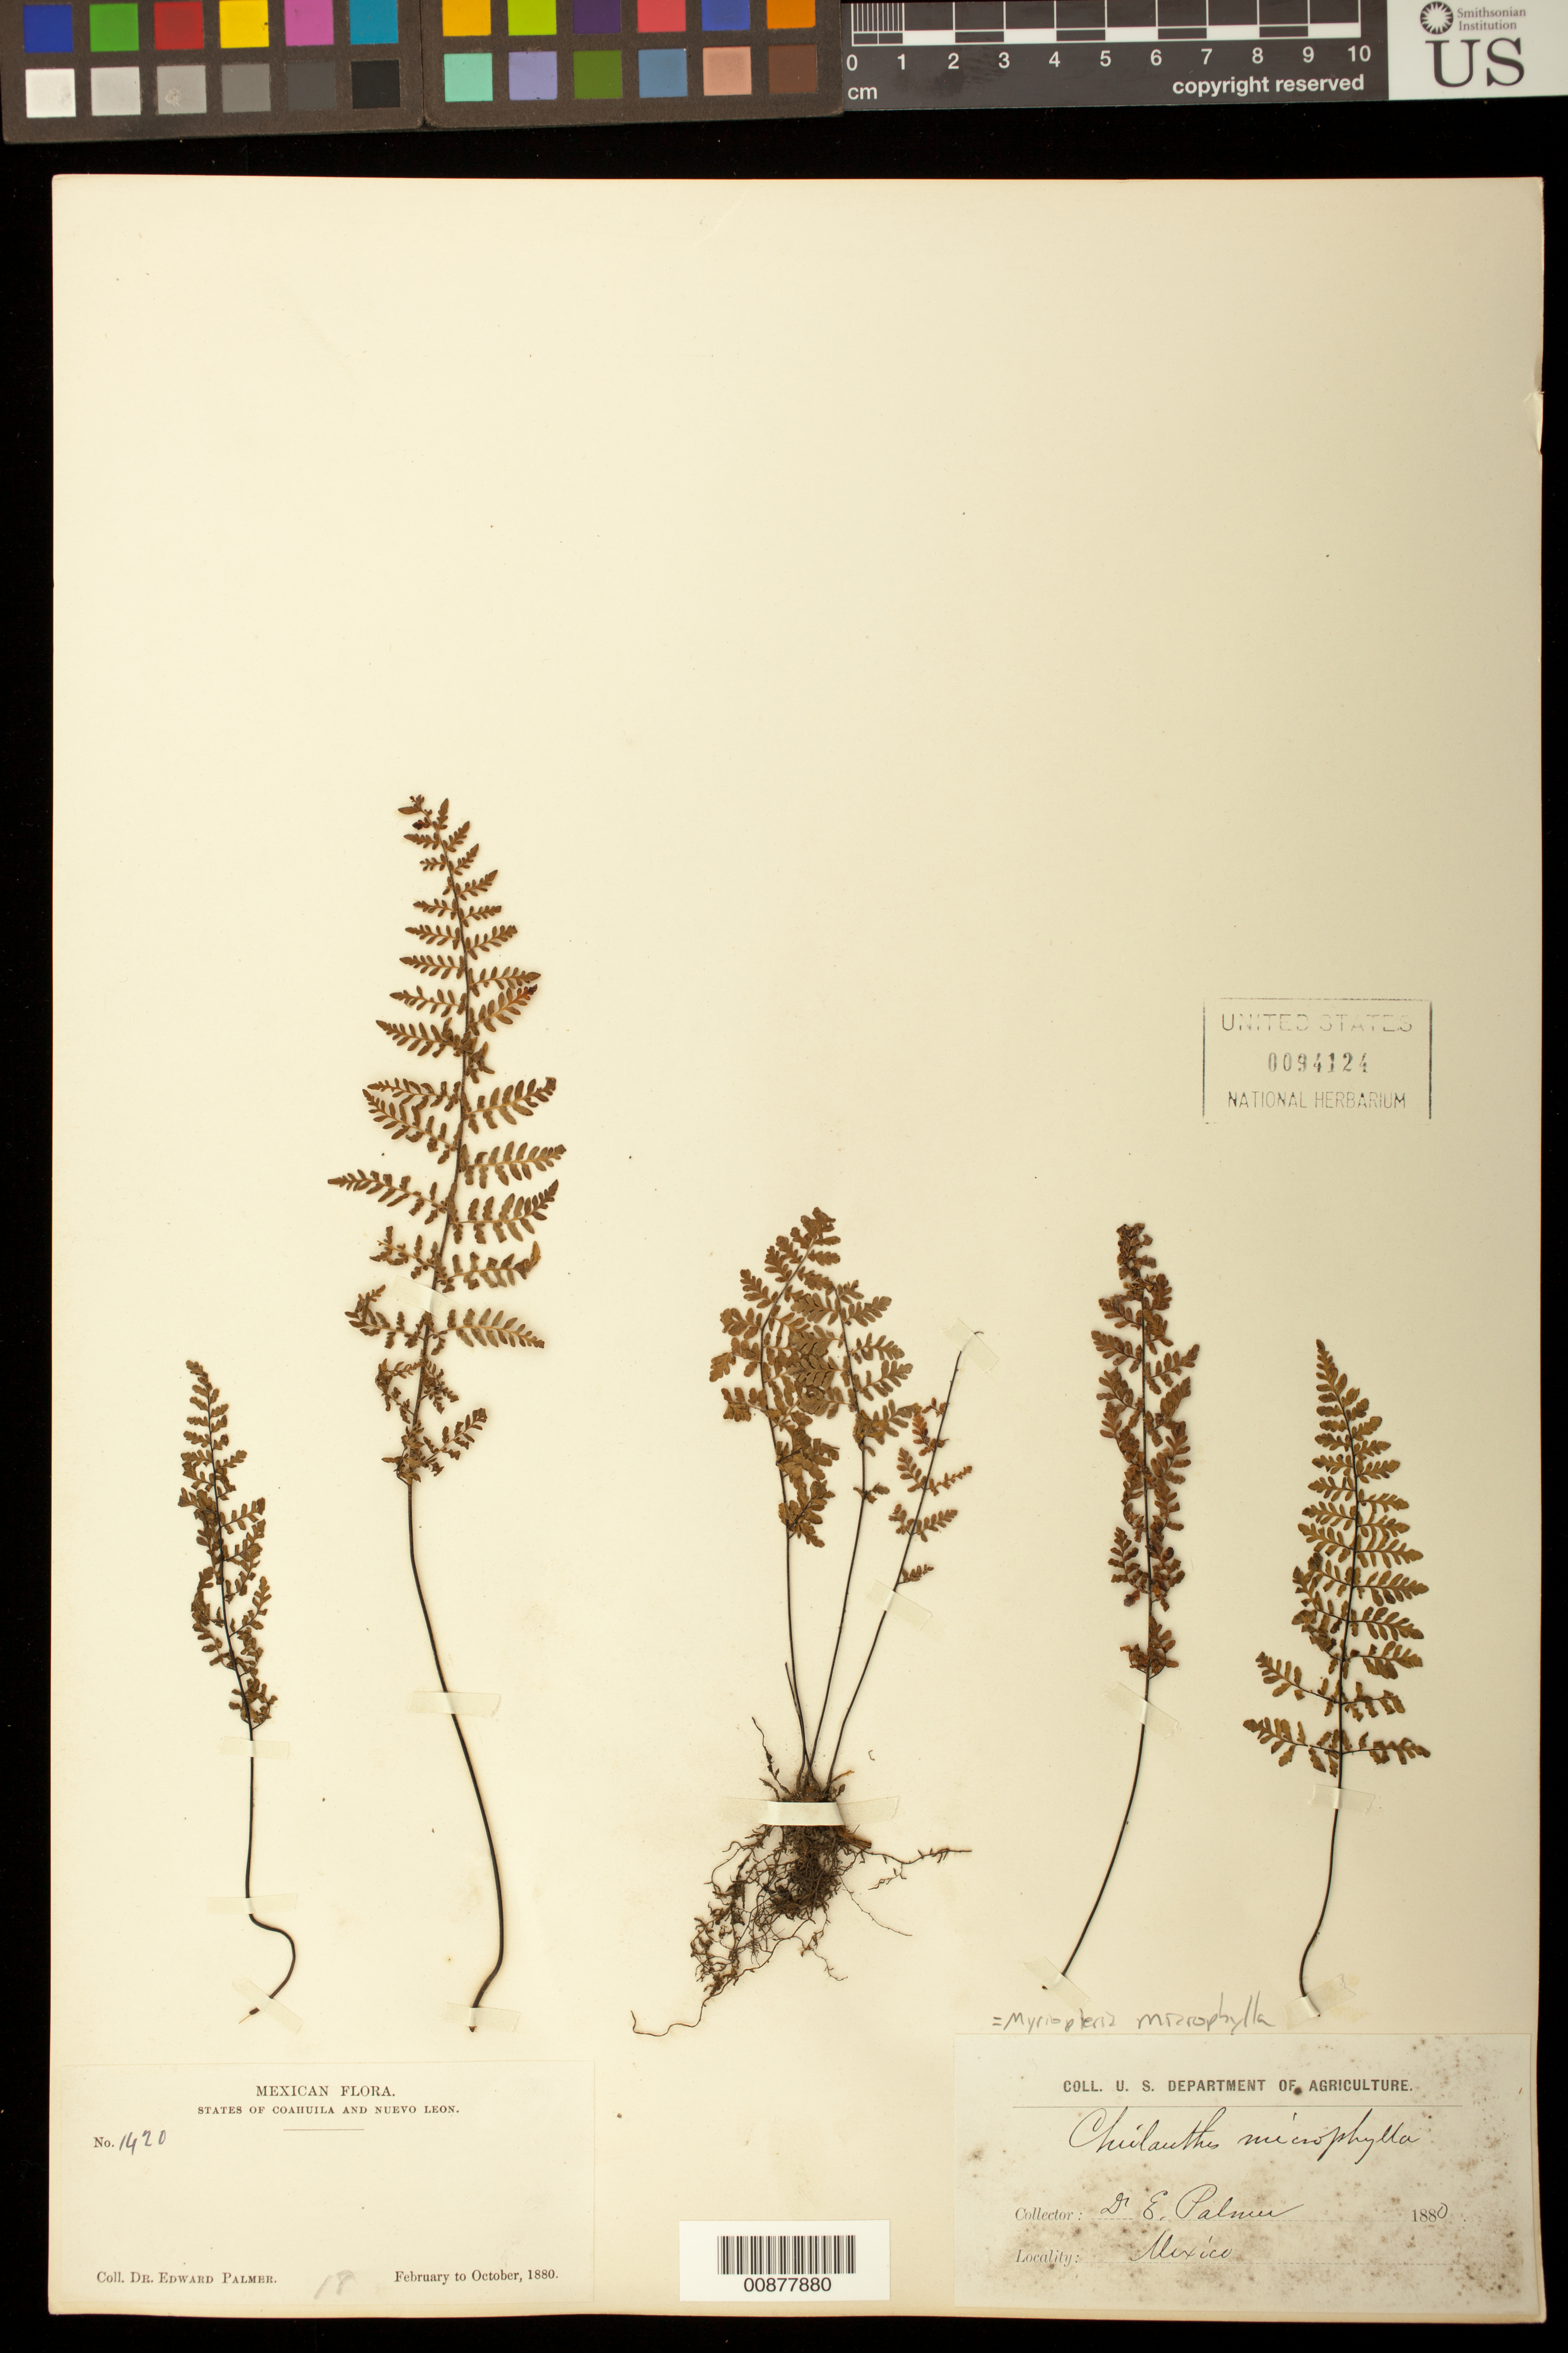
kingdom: Plantae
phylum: Tracheophyta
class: Polypodiopsida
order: Polypodiales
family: Pteridaceae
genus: Myriopteris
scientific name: Myriopteris microphylla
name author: (Sw.) Grusz & Windham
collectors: E. Palmer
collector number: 1420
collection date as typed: Feb 1880 to -- Oct 1880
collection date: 1880-02/1880-10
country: Mexico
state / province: Coahuila / Nuevo León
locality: States of Coahuila and Nuevo León.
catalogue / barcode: US 94124